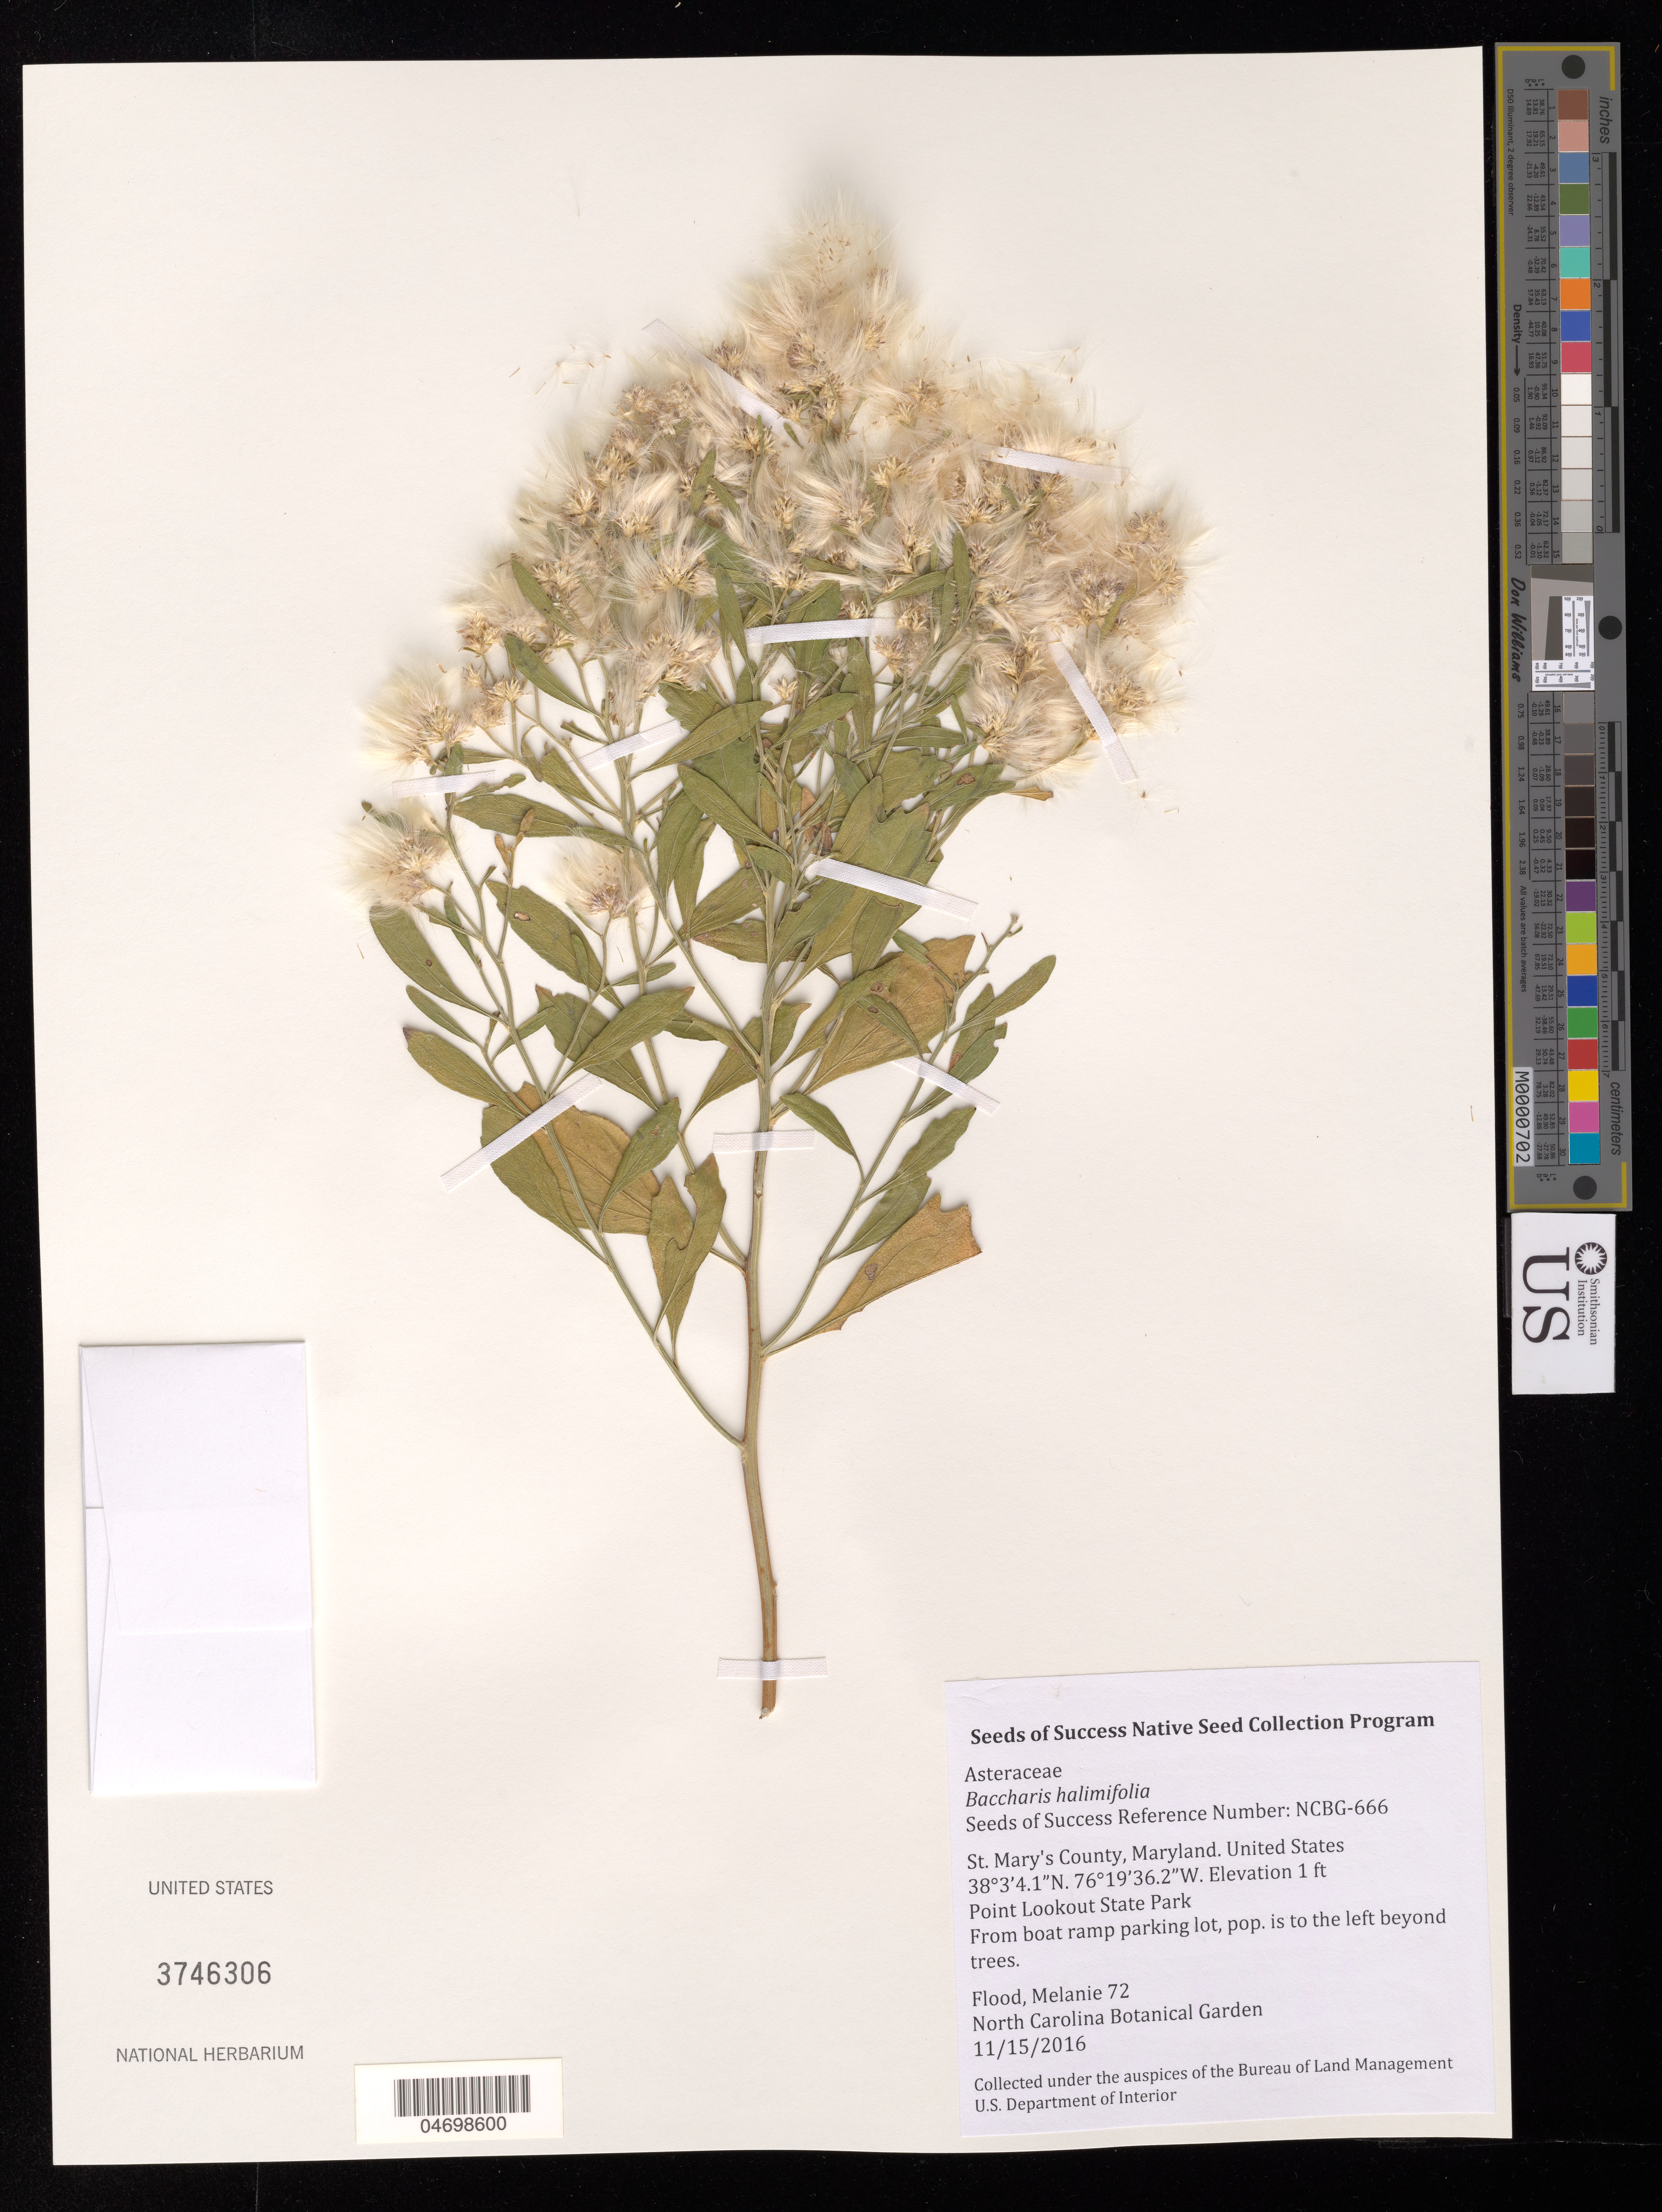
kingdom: Plantae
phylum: Tracheophyta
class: Magnoliopsida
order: Asterales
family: Asteraceae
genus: Baccharis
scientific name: Baccharis halimifolia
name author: L.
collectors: M. Flood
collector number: NCBG-666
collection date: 2016-11-15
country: United States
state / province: Maryland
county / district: St. Mary's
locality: Point Lookout State Park, Boat Ramp and Fishing Pier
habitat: Irregularly Flooded eastern Tidal Salt Shrub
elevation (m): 0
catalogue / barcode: US 3746306